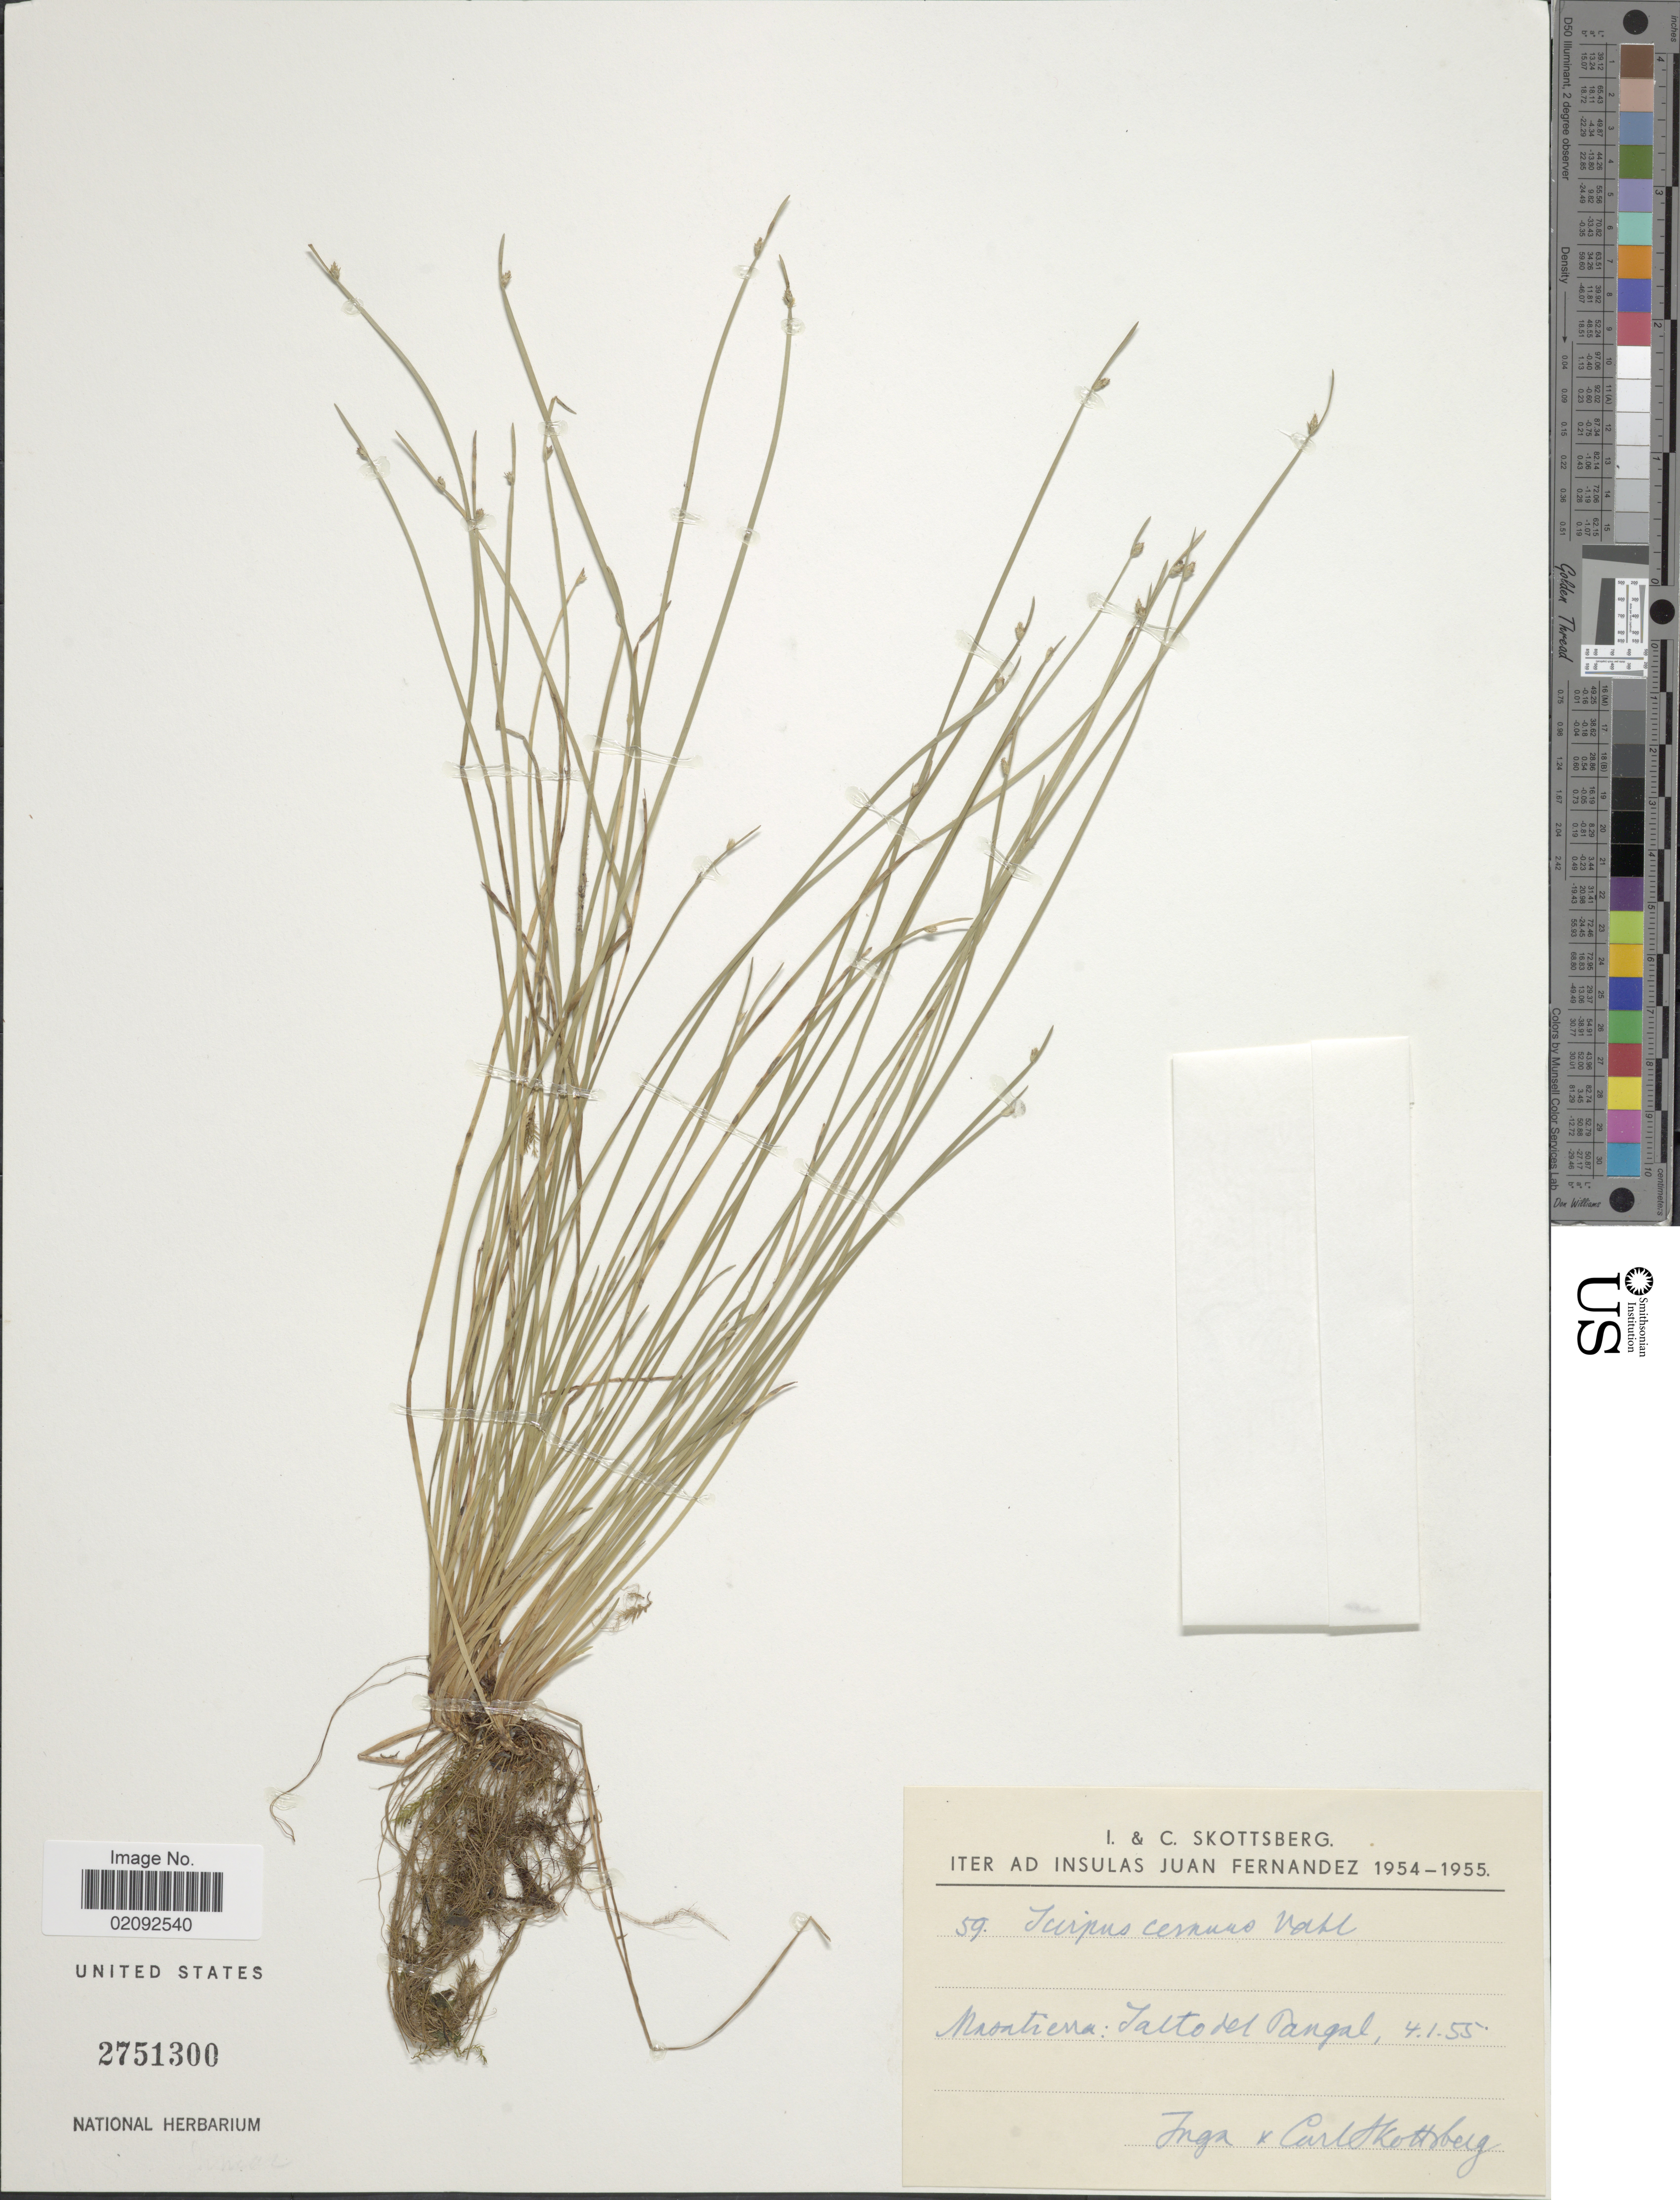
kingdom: Plantae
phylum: Tracheophyta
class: Liliopsida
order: Poales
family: Cyperaceae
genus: Isolepis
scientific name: Isolepis cernua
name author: (Vahl) Roem. & Schult.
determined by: Strong, Mark T., (BOT), Smithsonian Institution - National Museum of Natural History (UNITED STATES)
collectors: I. Skottsberg & C. Skottsberg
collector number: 59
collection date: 1955-01-04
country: Chile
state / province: Valparaíso (V)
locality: Iter ad Insulas Juan Fernandez, Masatierra: Alto del Pangal.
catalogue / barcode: US 2751300